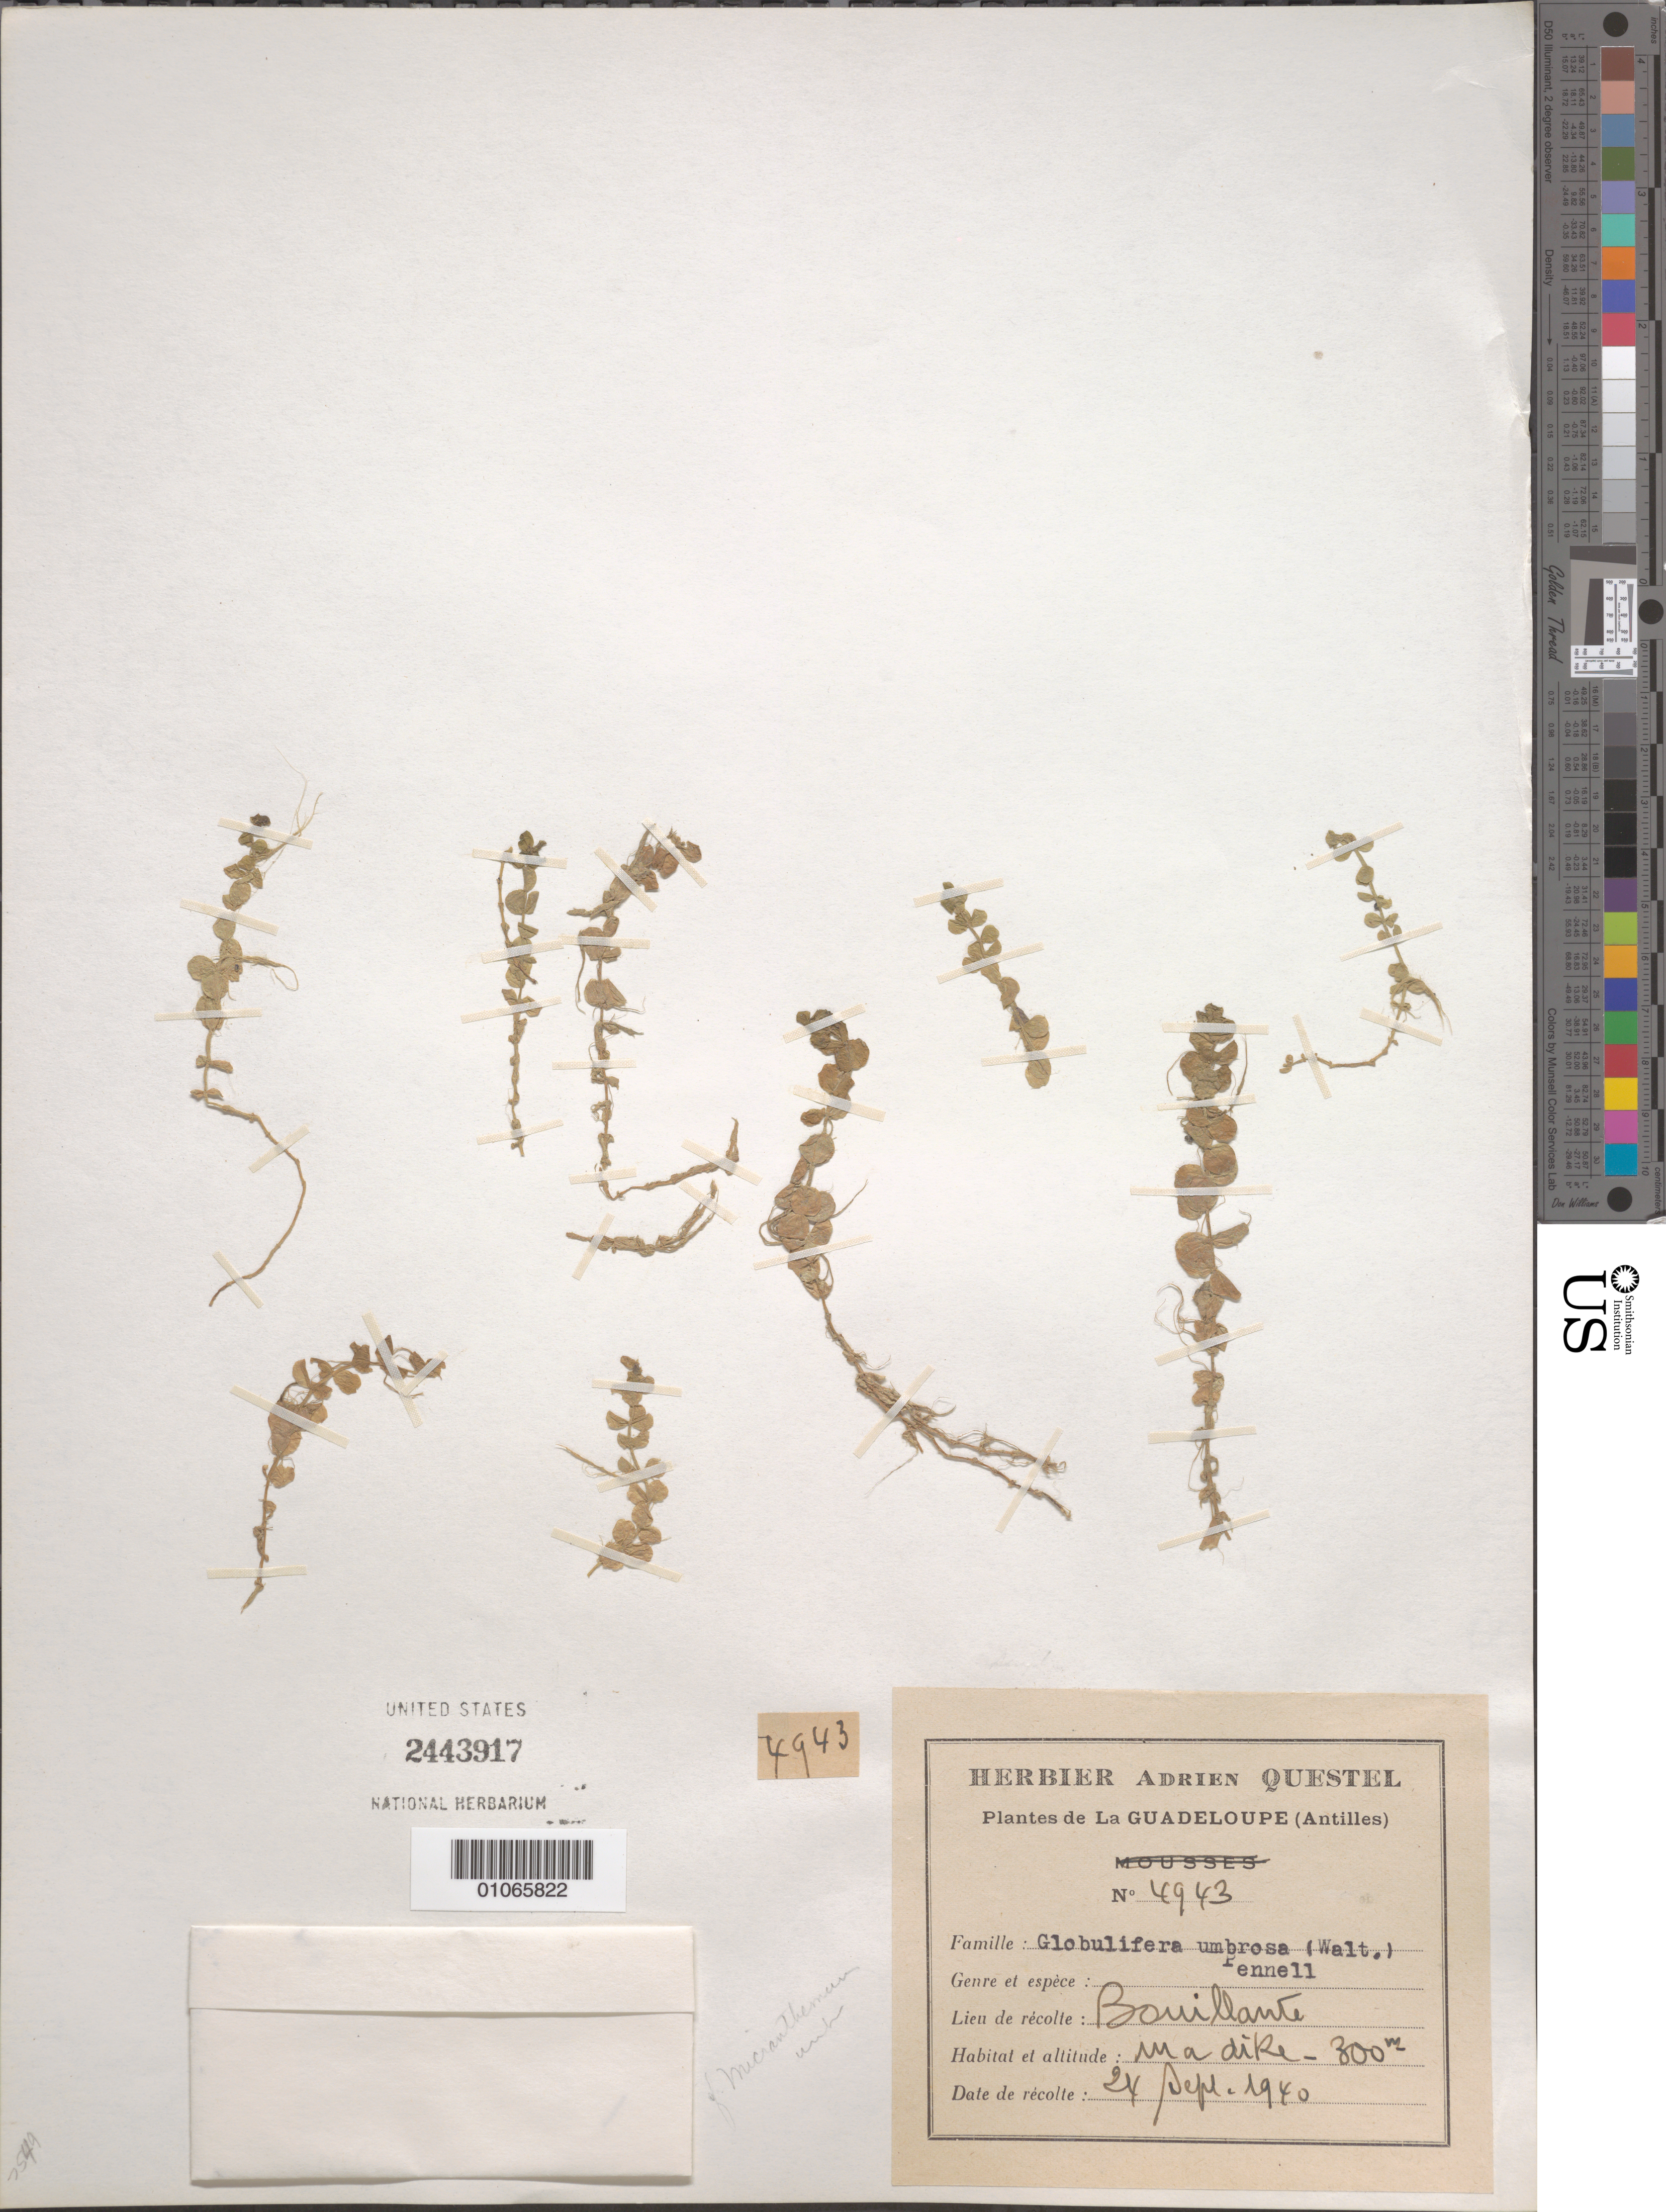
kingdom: Plantae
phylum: Tracheophyta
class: Magnoliopsida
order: Lamiales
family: Linderniaceae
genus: Micranthemum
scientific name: Micranthemum umbrosum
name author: (J.F. Gmel.) S.F. Blake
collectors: A. Questel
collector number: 4943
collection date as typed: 24 Sep 1940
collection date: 1940-09-24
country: Guadeloupe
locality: Boiling/scalding in a dike.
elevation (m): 300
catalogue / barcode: US 2443917